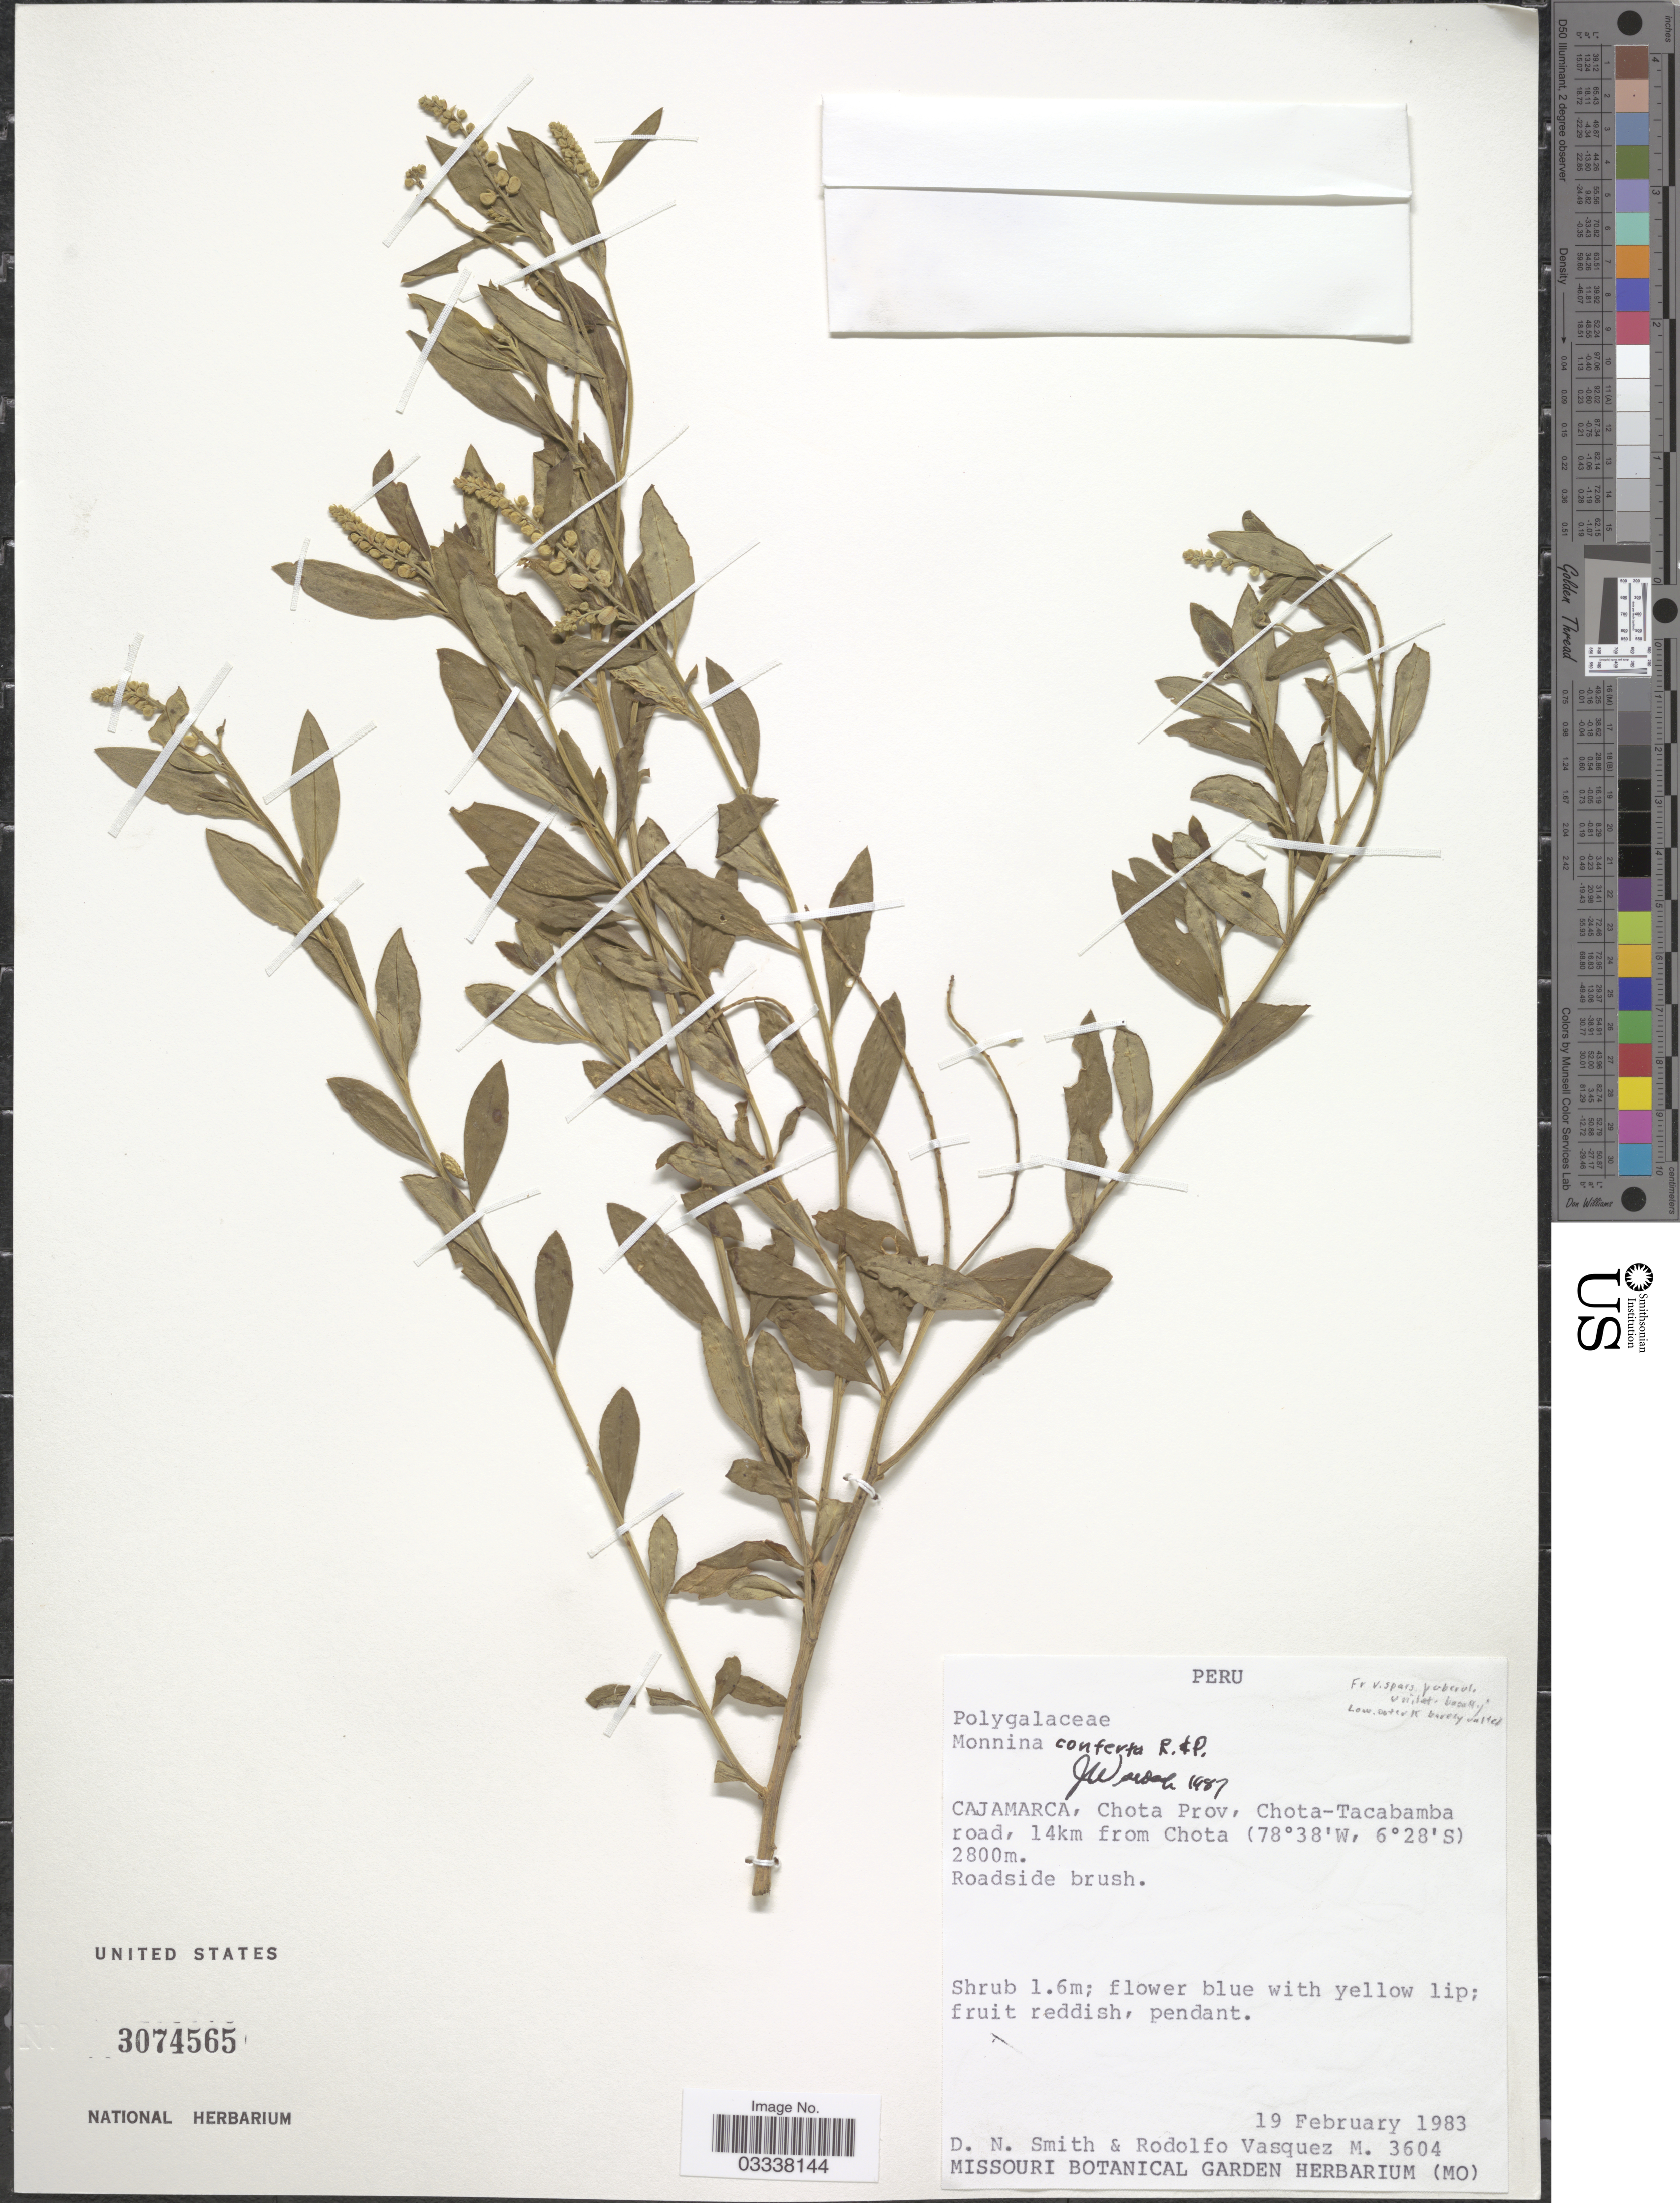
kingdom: Plantae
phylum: Tracheophyta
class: Magnoliopsida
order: Fabales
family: Polygalaceae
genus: Monnina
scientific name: Monnina conferta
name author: Ruiz & Pav.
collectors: D. Smith & R. Vásquez M.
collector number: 3604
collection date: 1983-02-19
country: Peru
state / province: Cajamarca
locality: Chota Prov, Chota-Tacabamba road, 14km from Chota.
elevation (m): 2800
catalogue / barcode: US 3074565